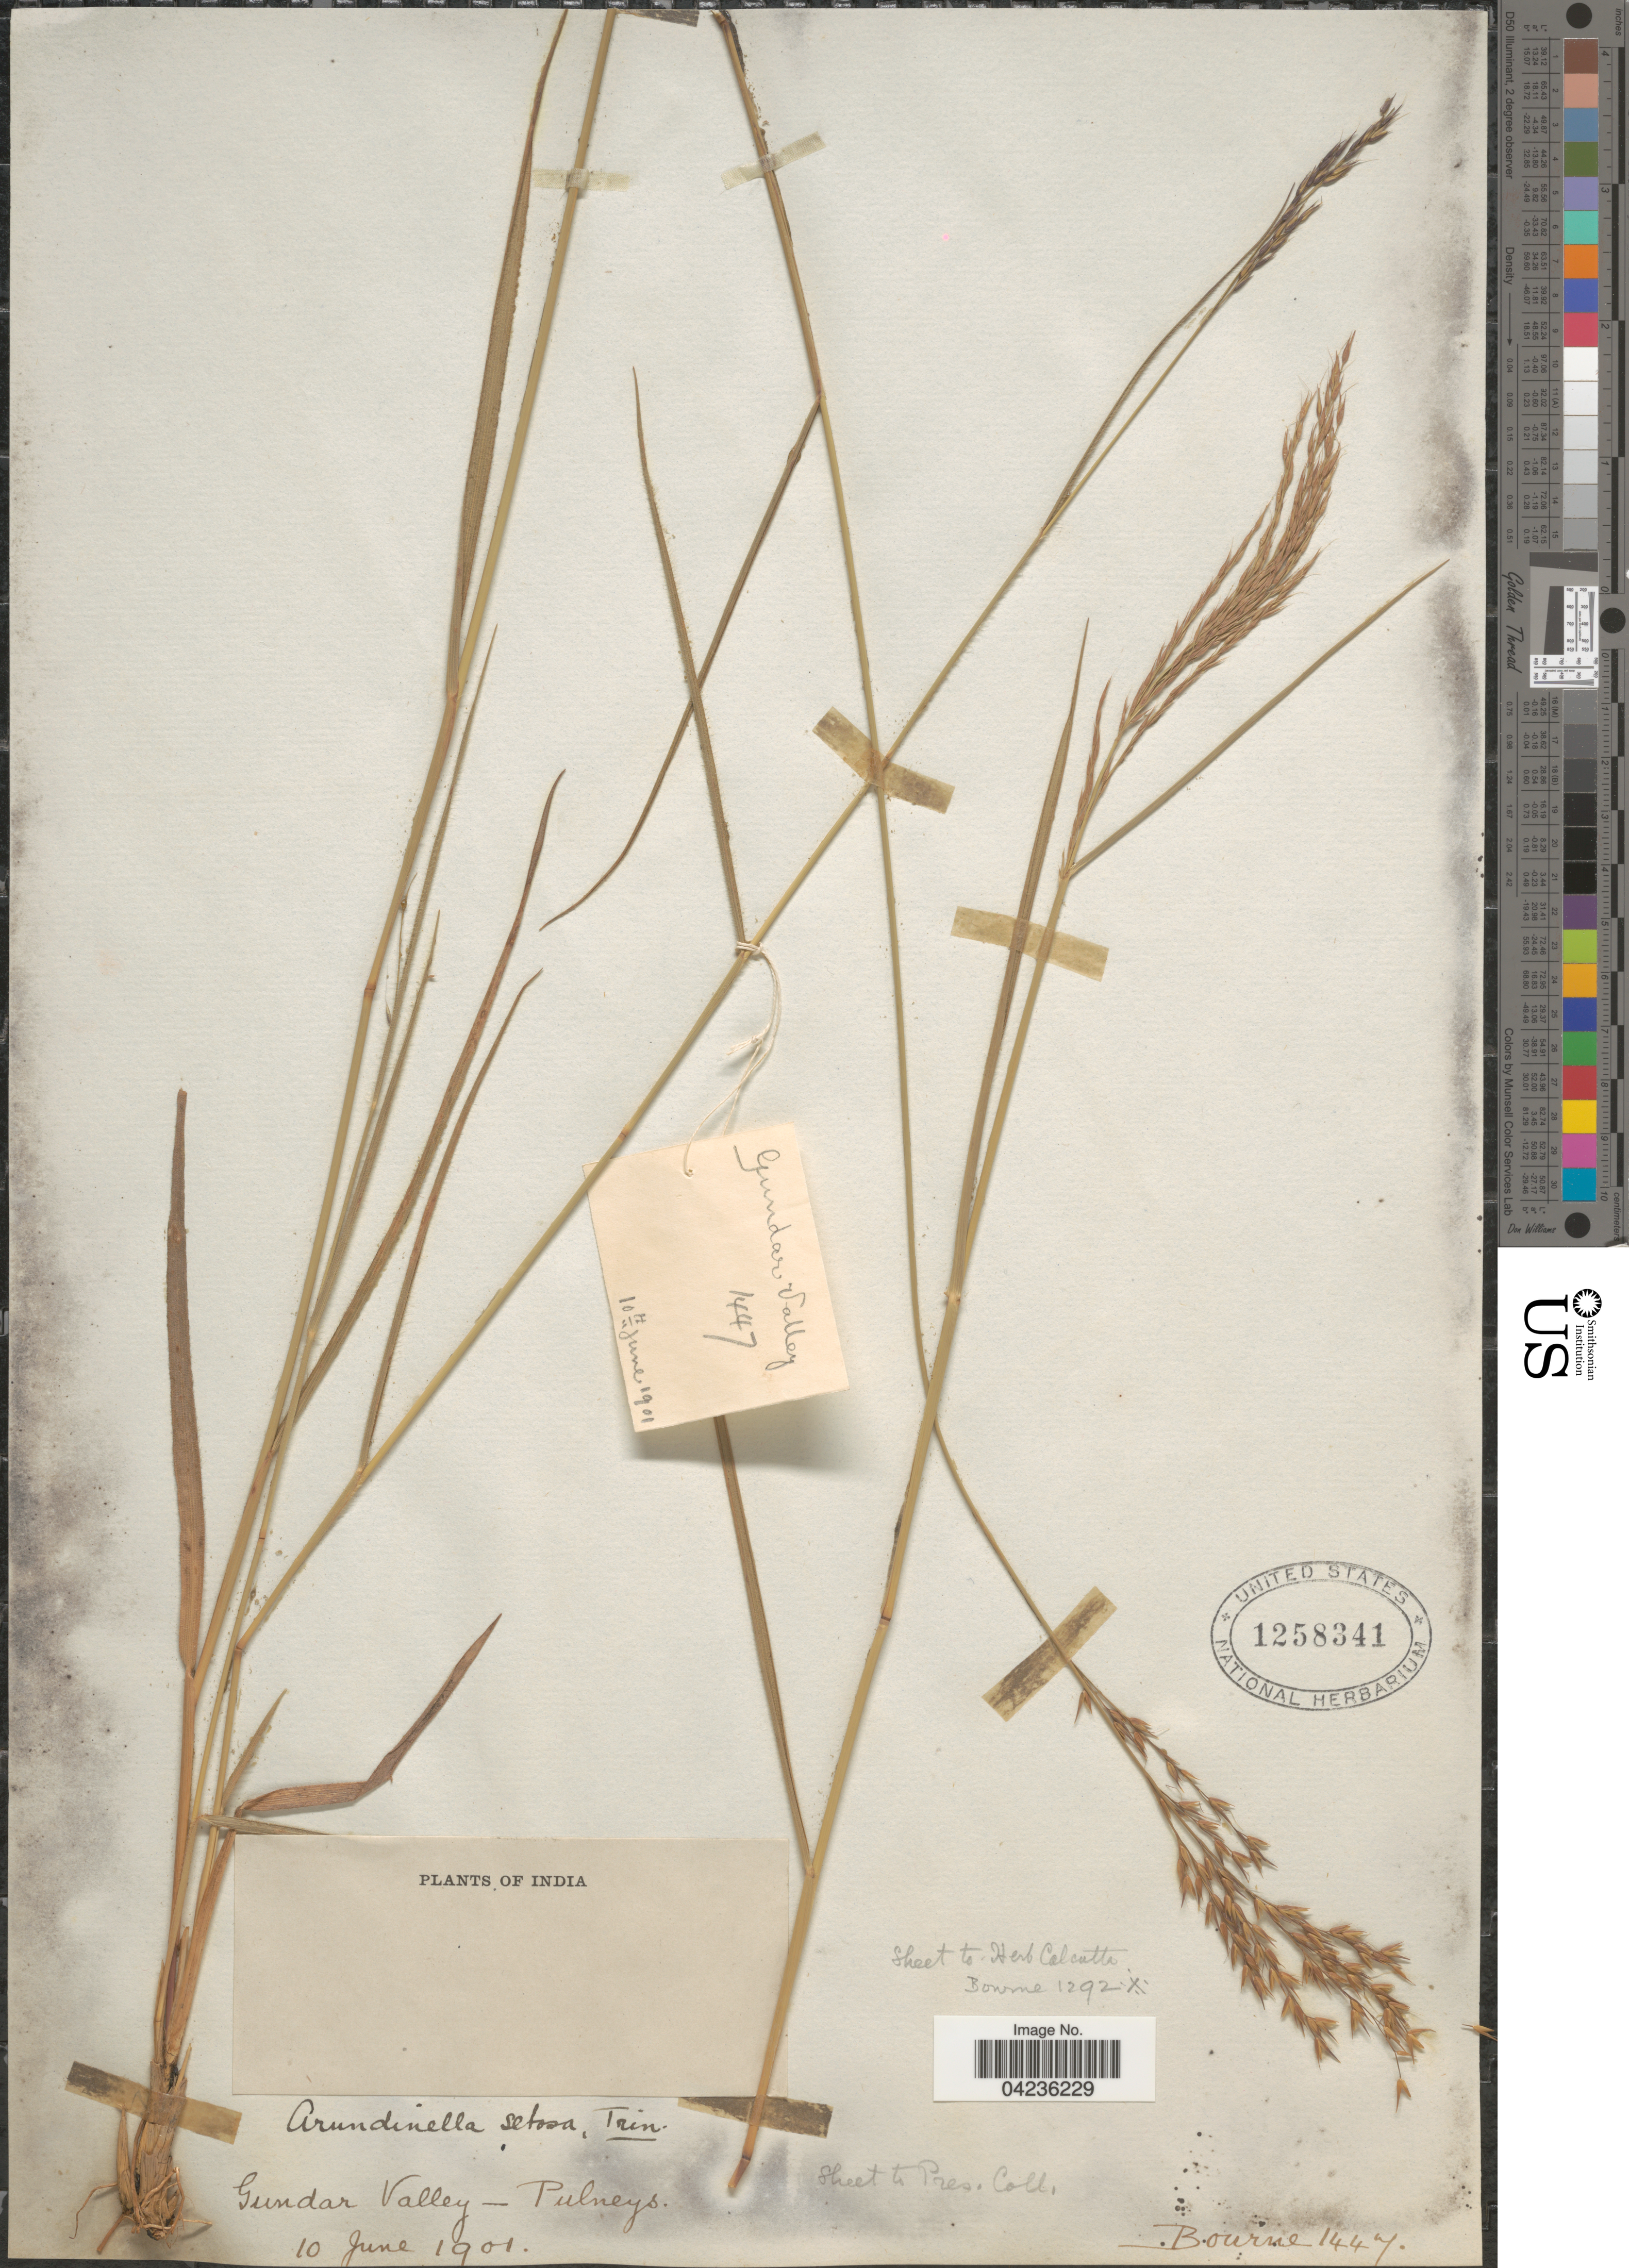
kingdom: Plantae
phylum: Tracheophyta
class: Liliopsida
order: Poales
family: Poaceae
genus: Arundinella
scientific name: Arundinella setosa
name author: Trin.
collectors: -- Bourne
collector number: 1447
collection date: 1901-06-10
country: India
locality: Gundar Valley - Pulneys.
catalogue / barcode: US 1258341